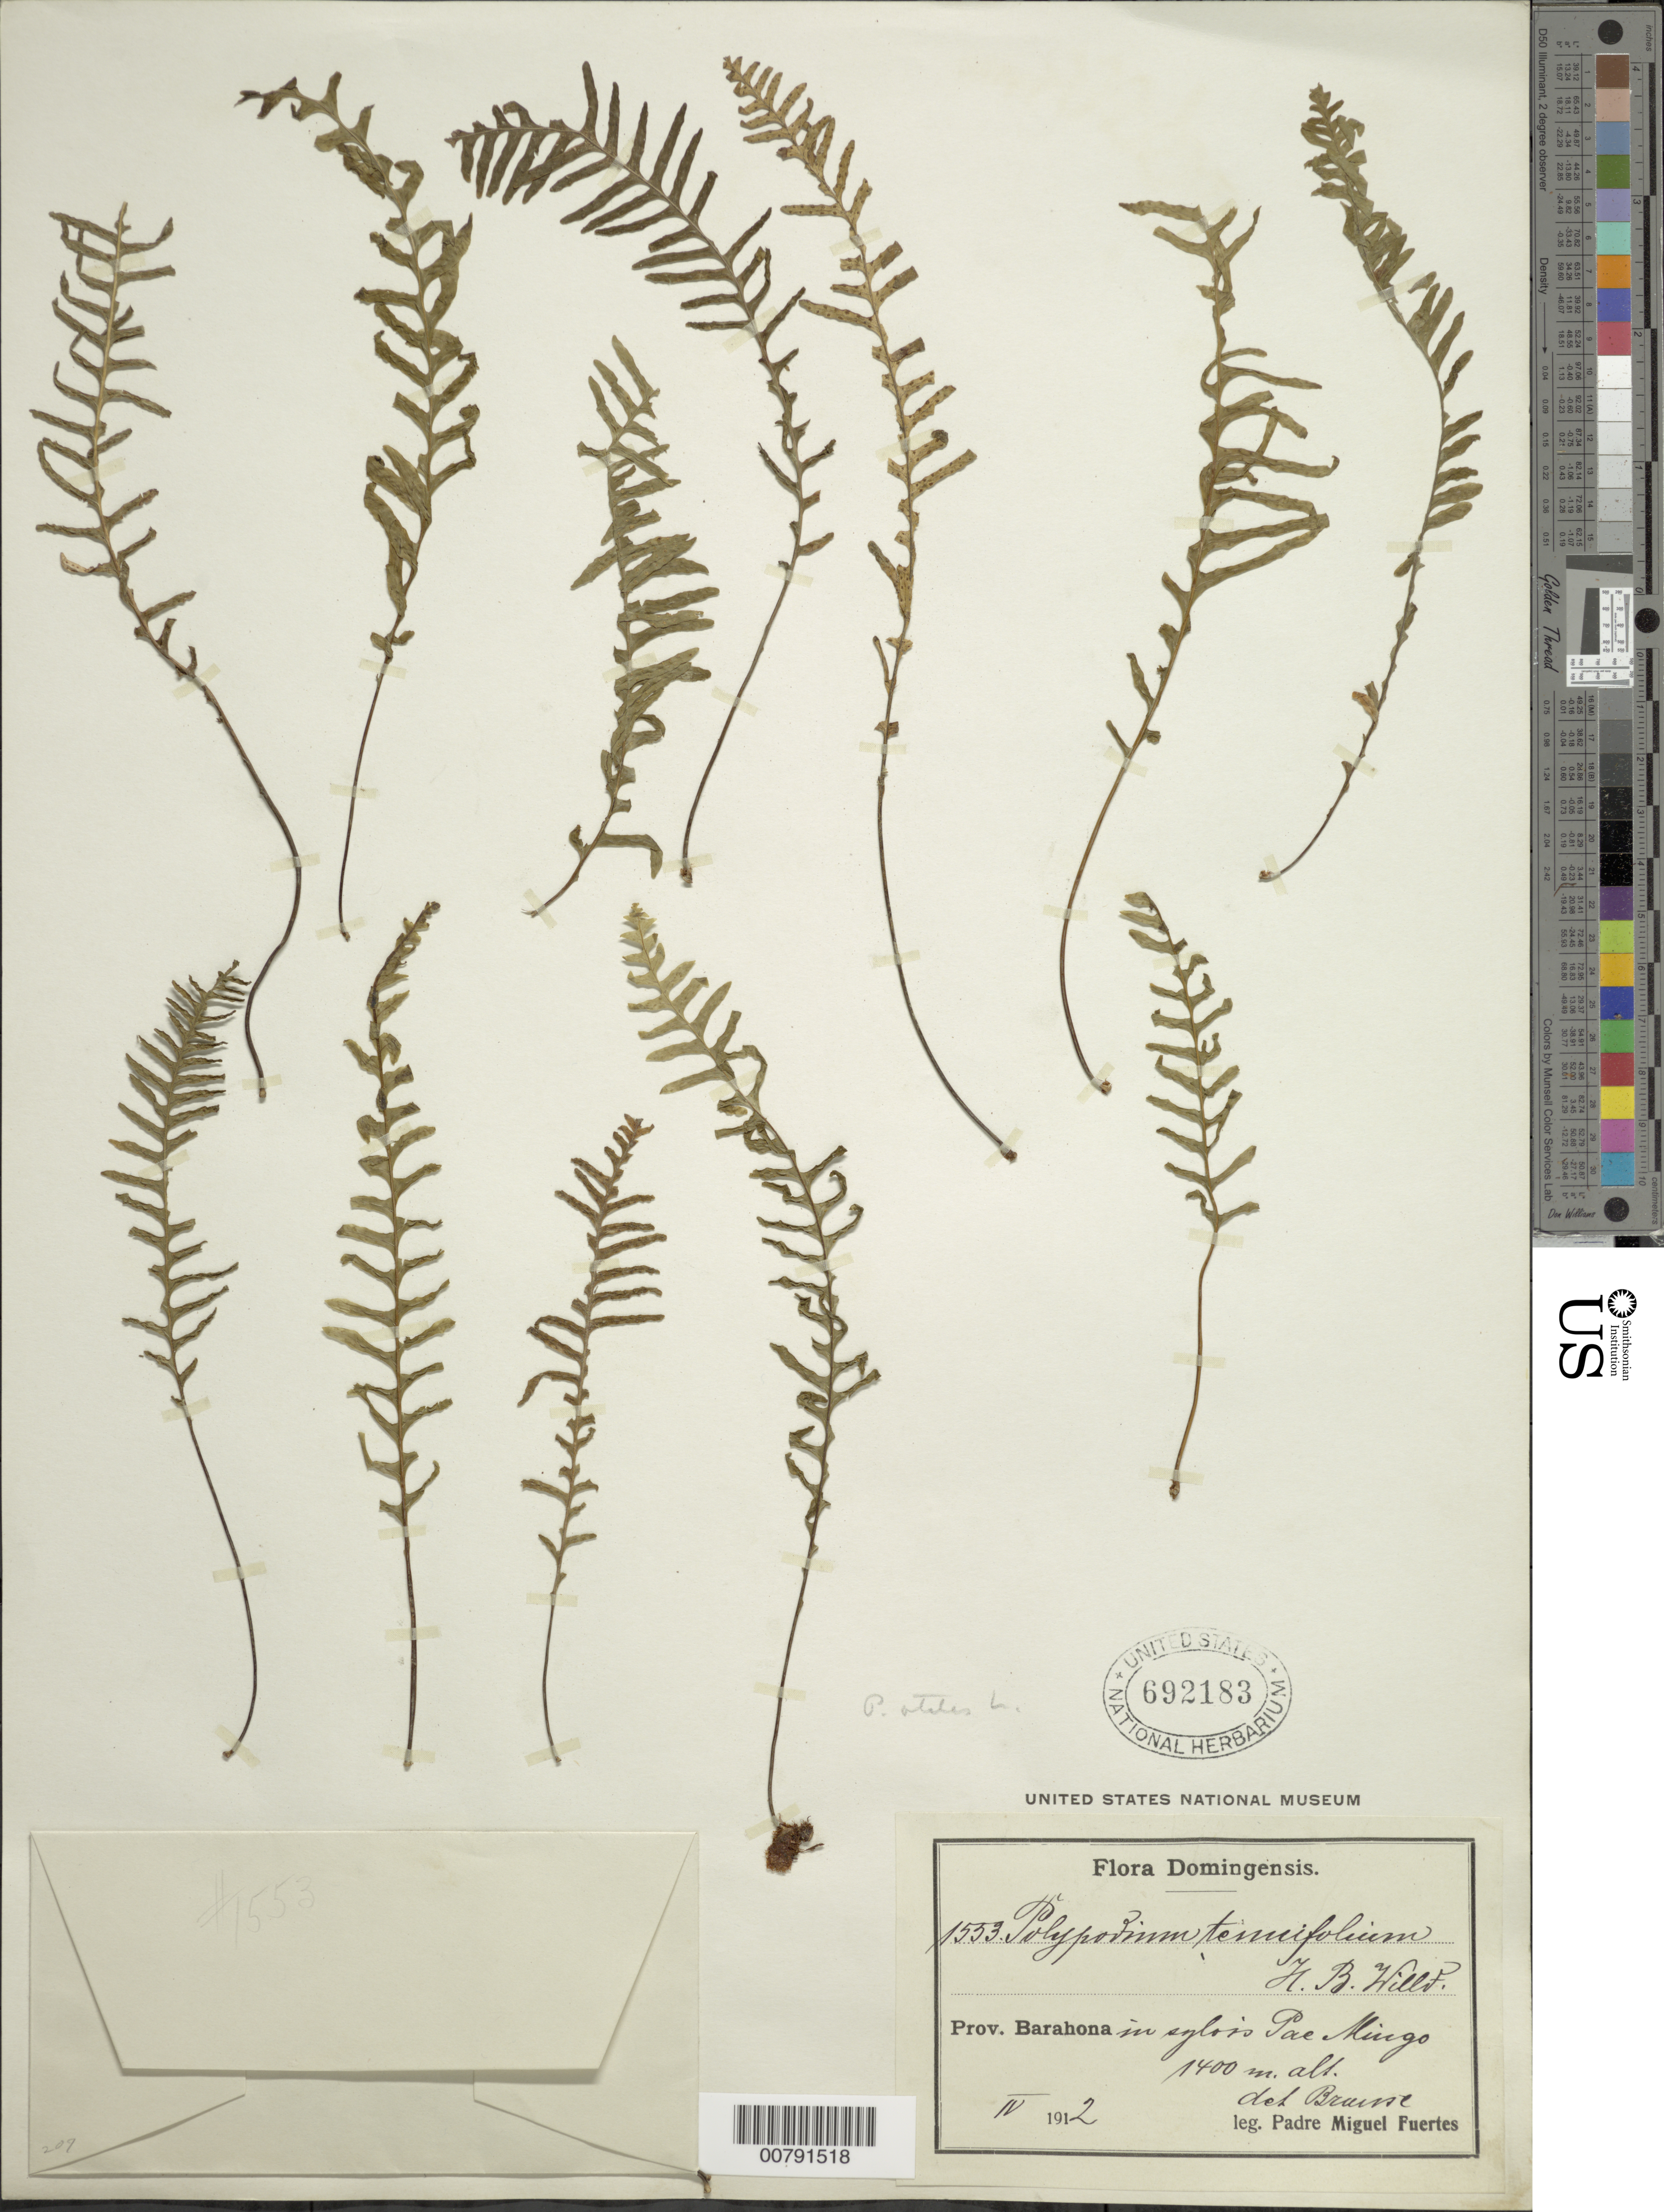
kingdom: Plantae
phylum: Tracheophyta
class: Polypodiopsida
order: Polypodiales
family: Polypodiaceae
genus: Polypodium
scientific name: Polypodium otites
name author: L.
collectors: M. D. Fuertes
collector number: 1553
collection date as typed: Apr 1912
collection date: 1912-04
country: Dominican Republic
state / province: Barahona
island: Hispaniola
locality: Pae Mingo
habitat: In sylvis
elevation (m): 1400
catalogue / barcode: US 692183